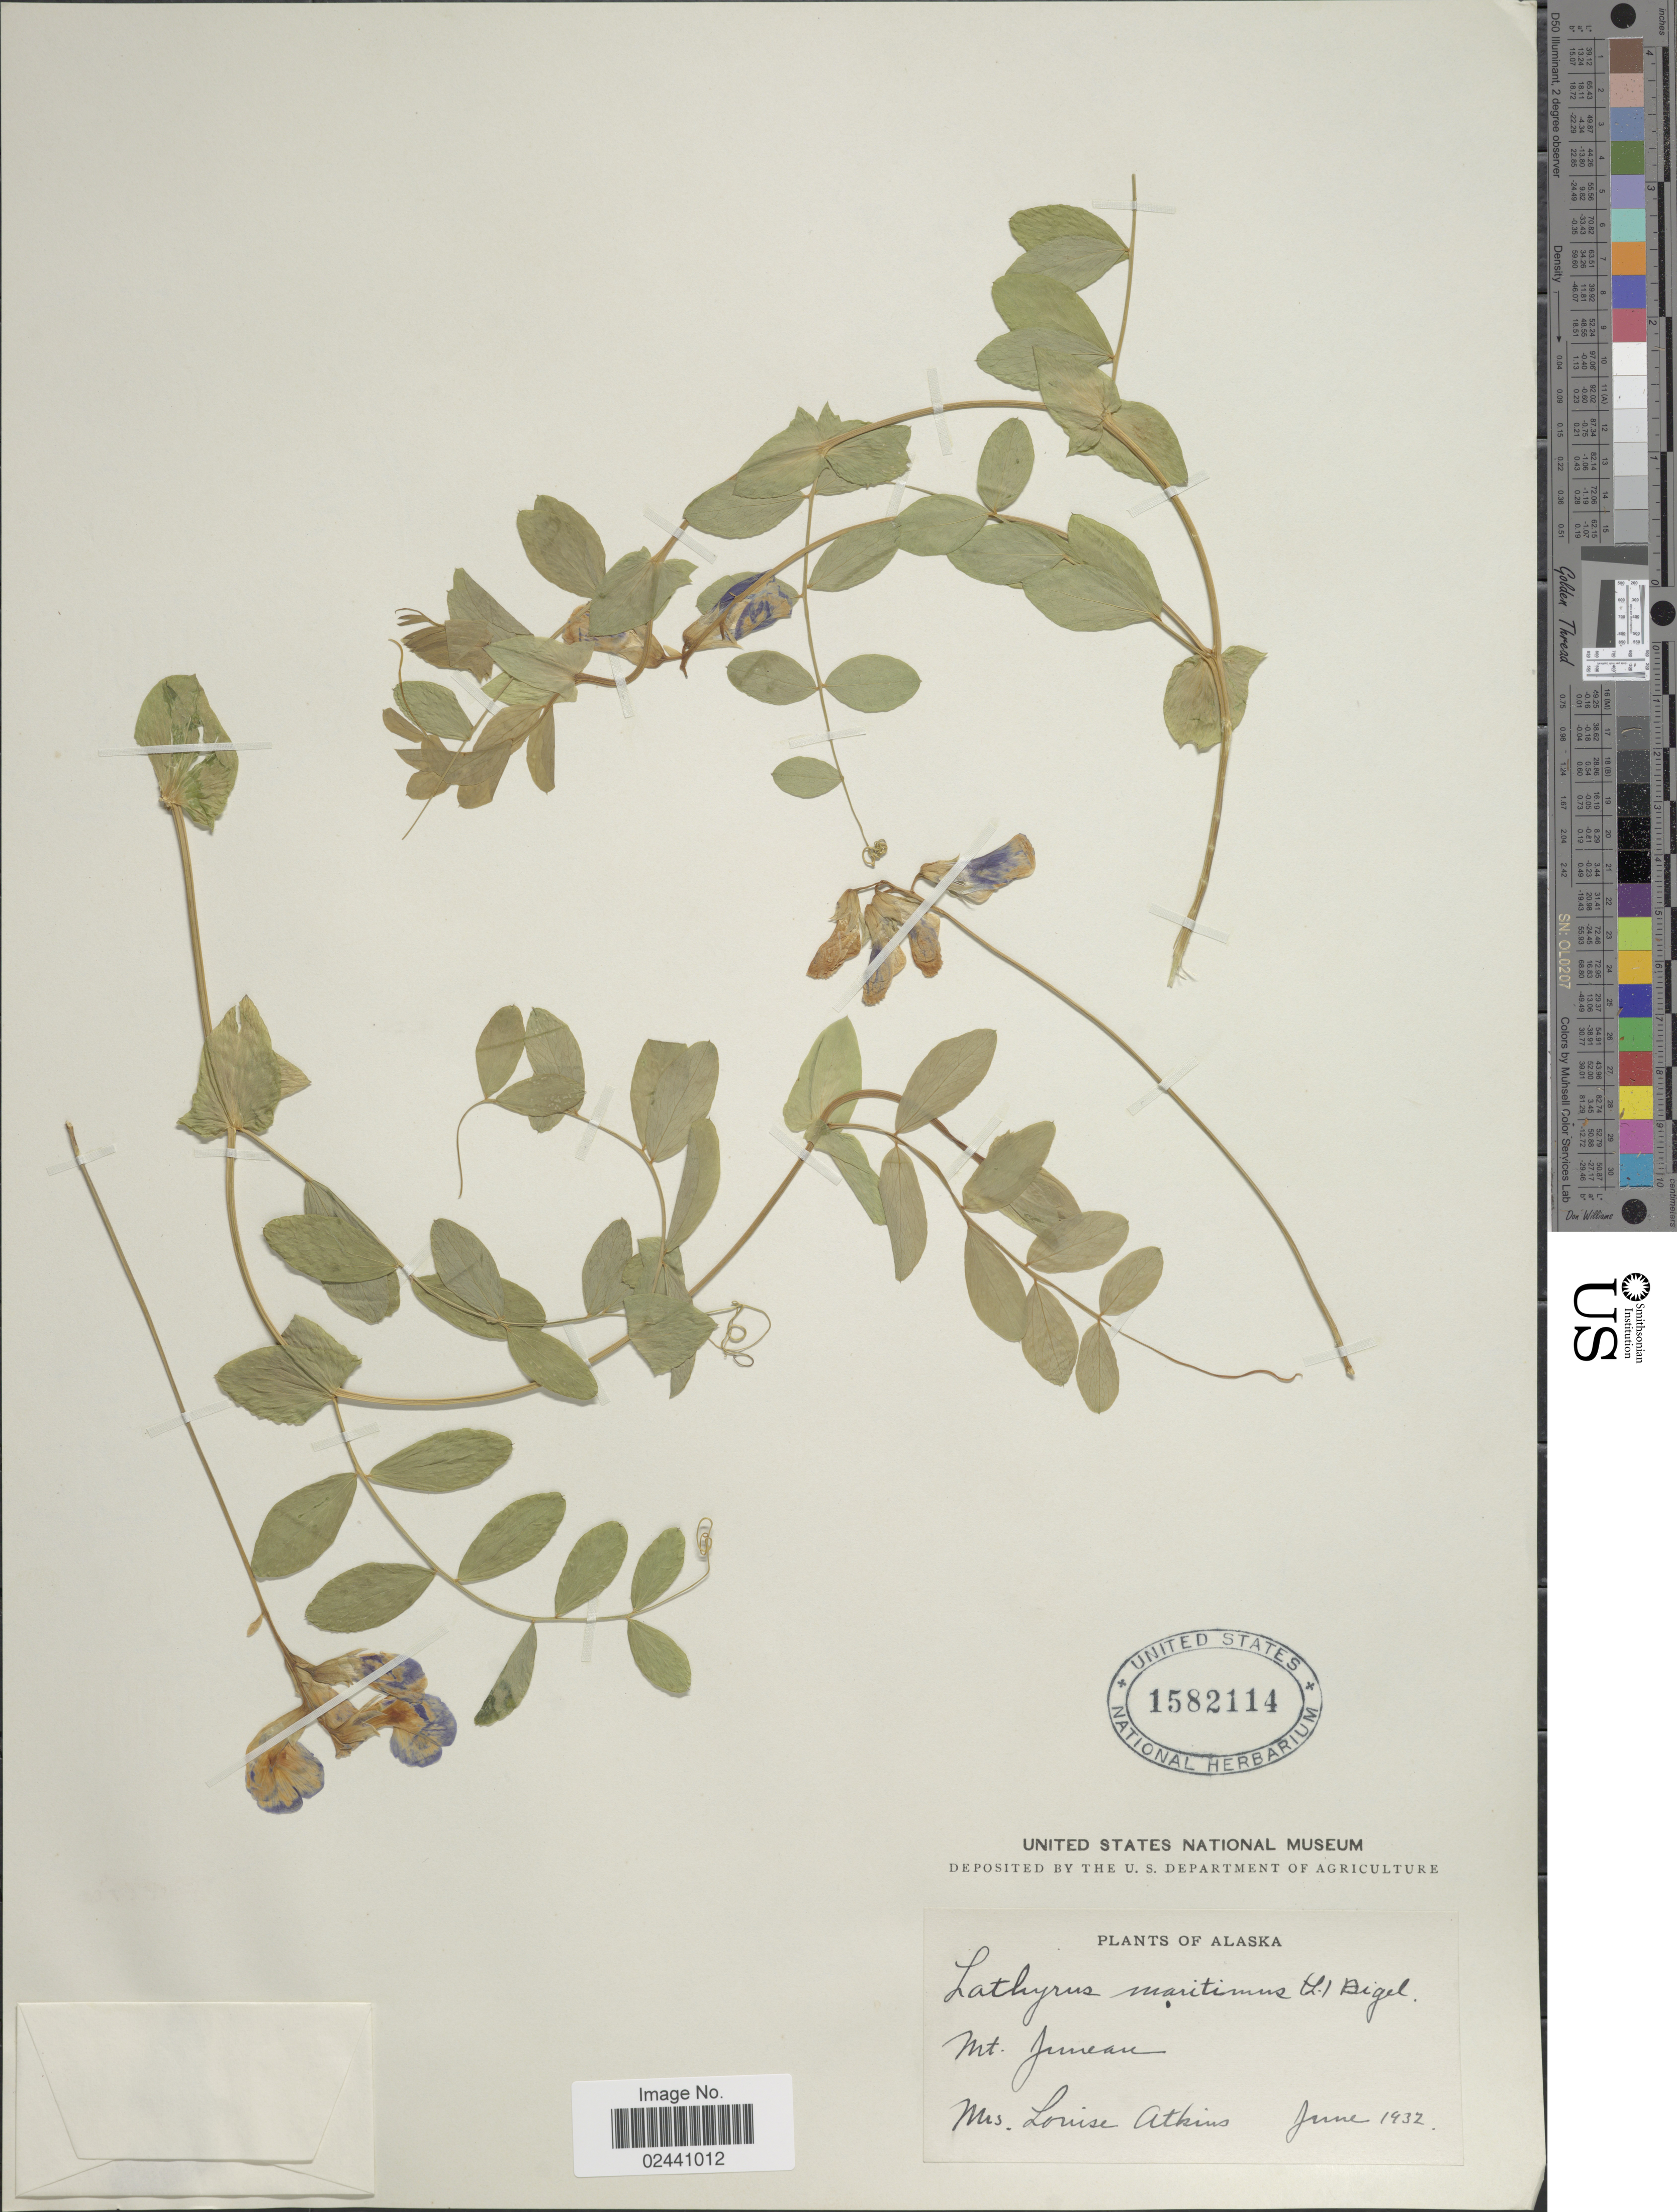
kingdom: Plantae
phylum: Tracheophyta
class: Magnoliopsida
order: Fabales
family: Fabaceae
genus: Lathyrus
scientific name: Lathyrus maritimus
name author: Torr.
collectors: L. Atkins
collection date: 1932-06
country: United States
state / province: Alaska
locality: Mt. Junean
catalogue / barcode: US 1582114